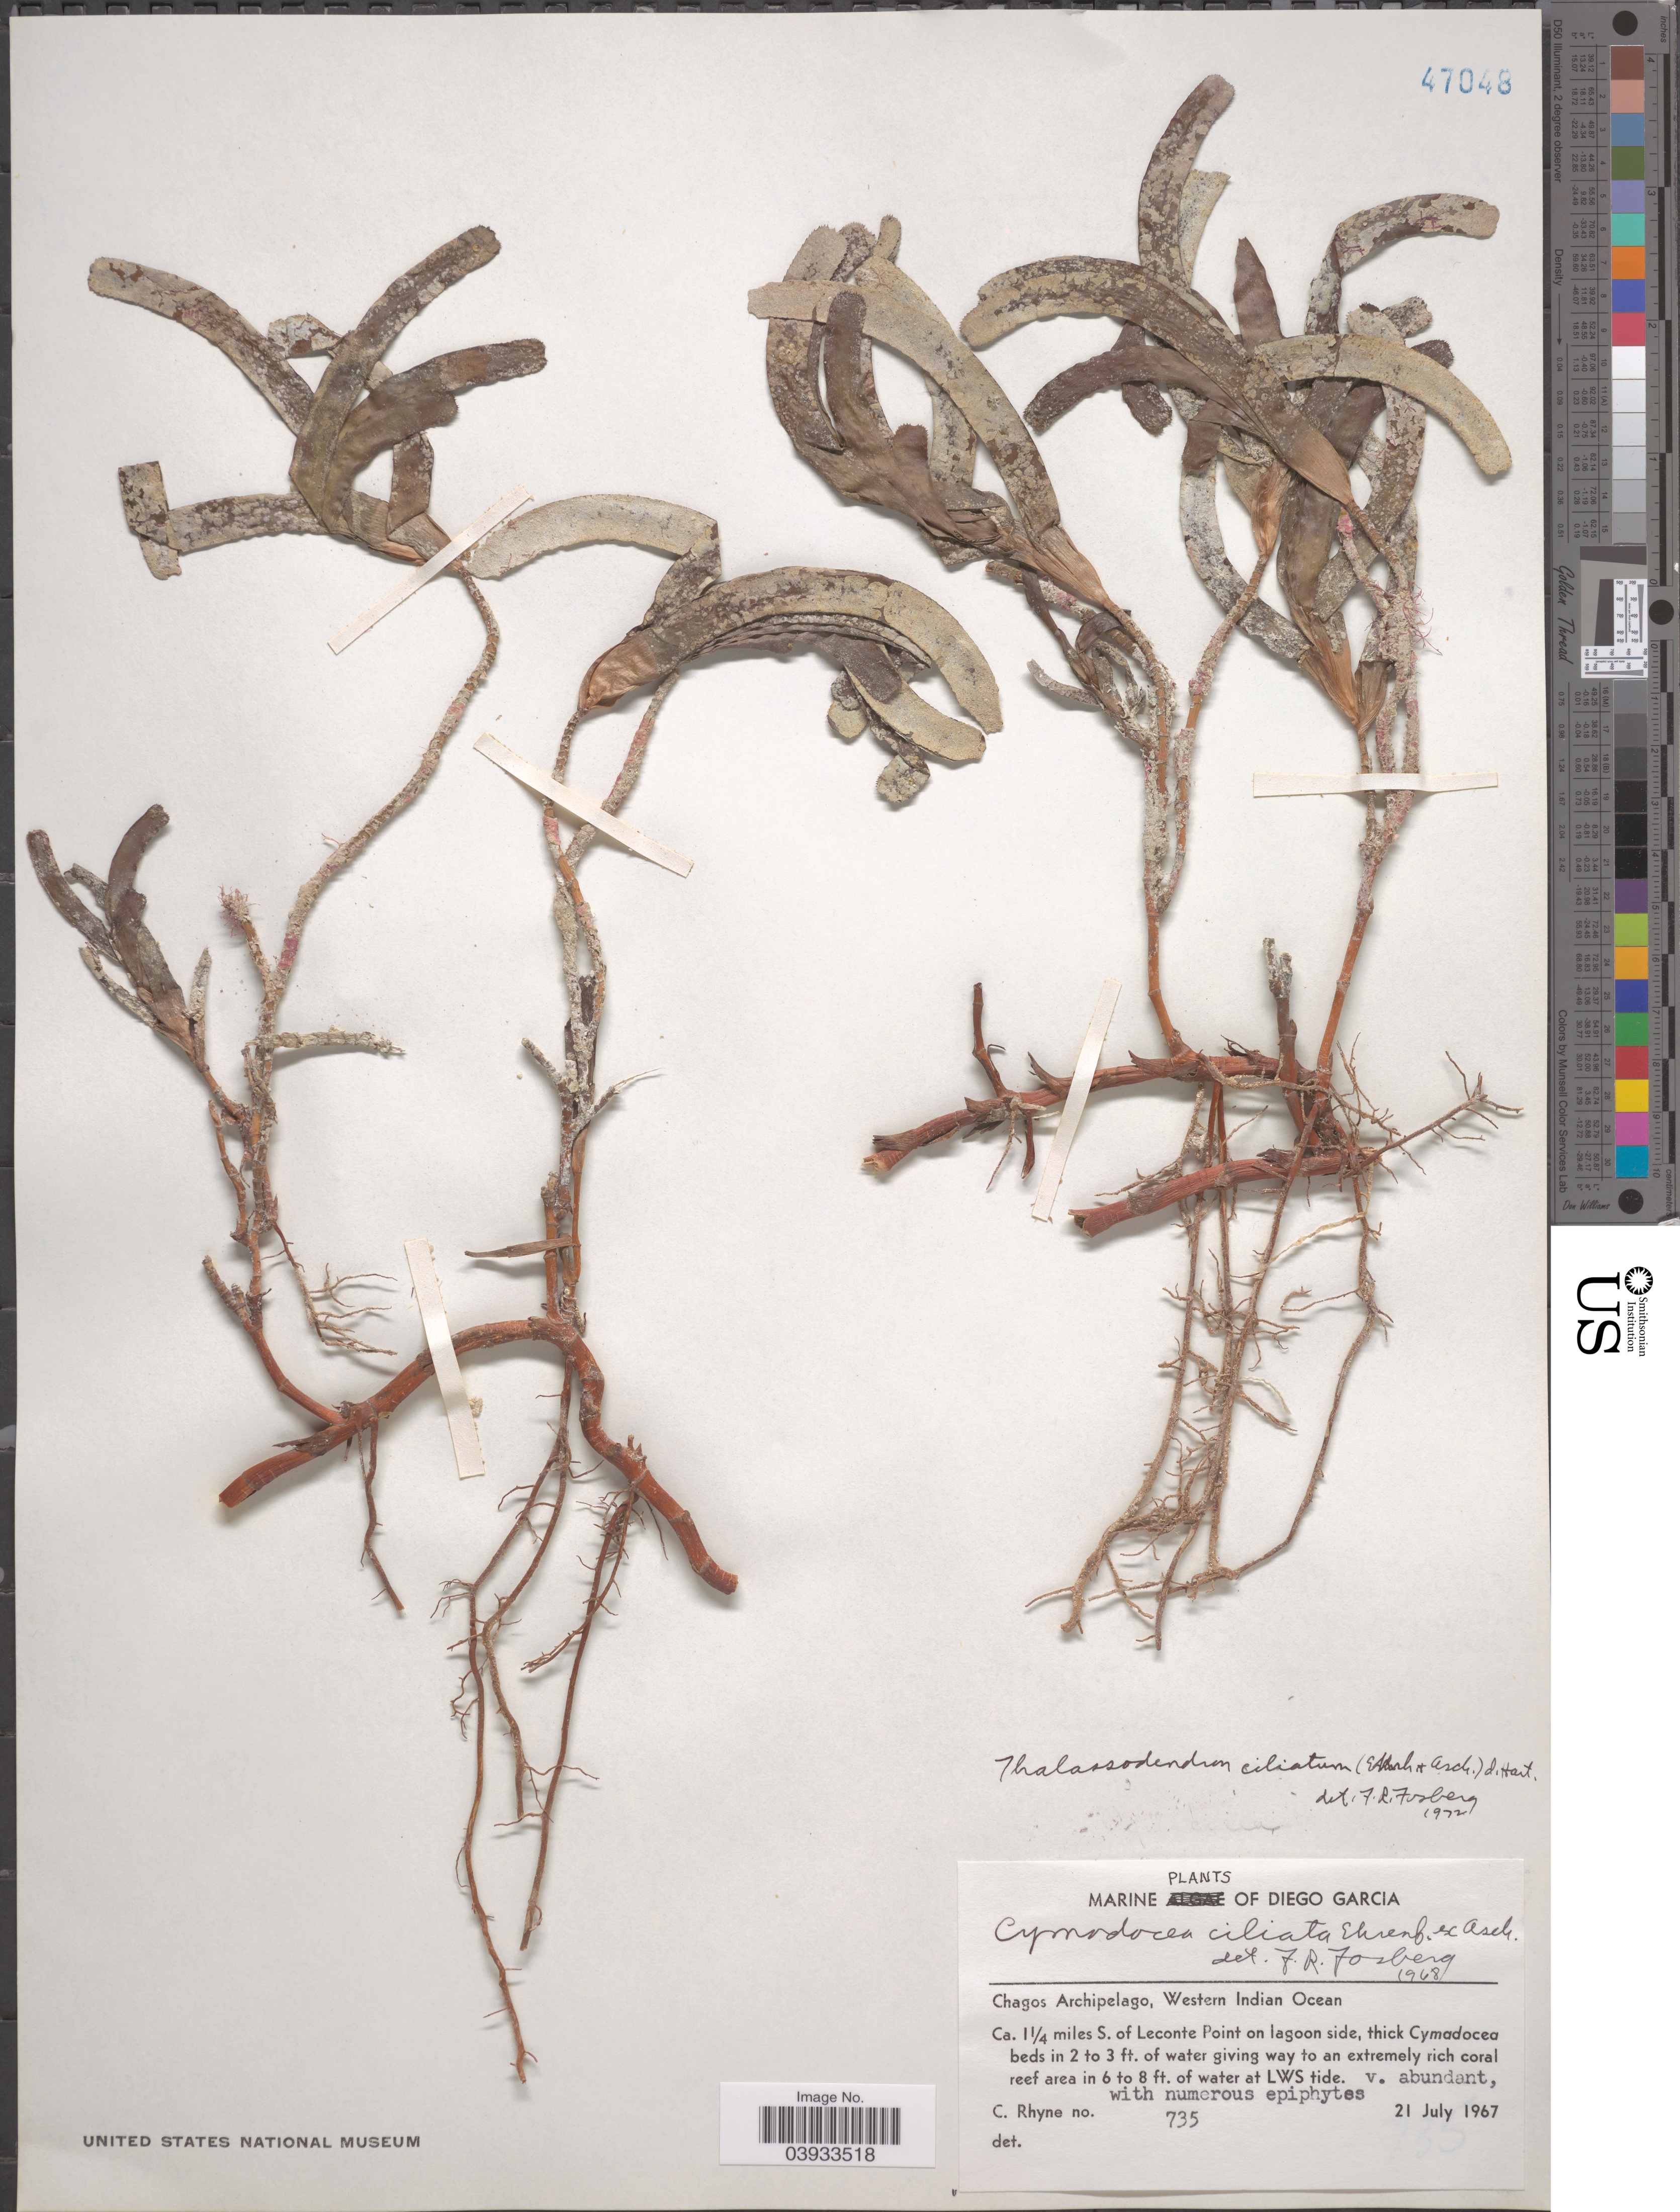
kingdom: Plantae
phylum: Tracheophyta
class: Liliopsida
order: Alismatales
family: Cymodoceaceae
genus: Thalassodendron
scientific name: Thalassodendron ciliatum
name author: (Forssk.) Hartog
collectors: C. Rhyne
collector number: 735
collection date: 1967-07-21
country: British Indian Ocean Territory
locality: Diego Garcia. Chagos Archipelago, Western Indian Ocean. Ca. 1¼ miles S. of Leconte Point on lagoon side.